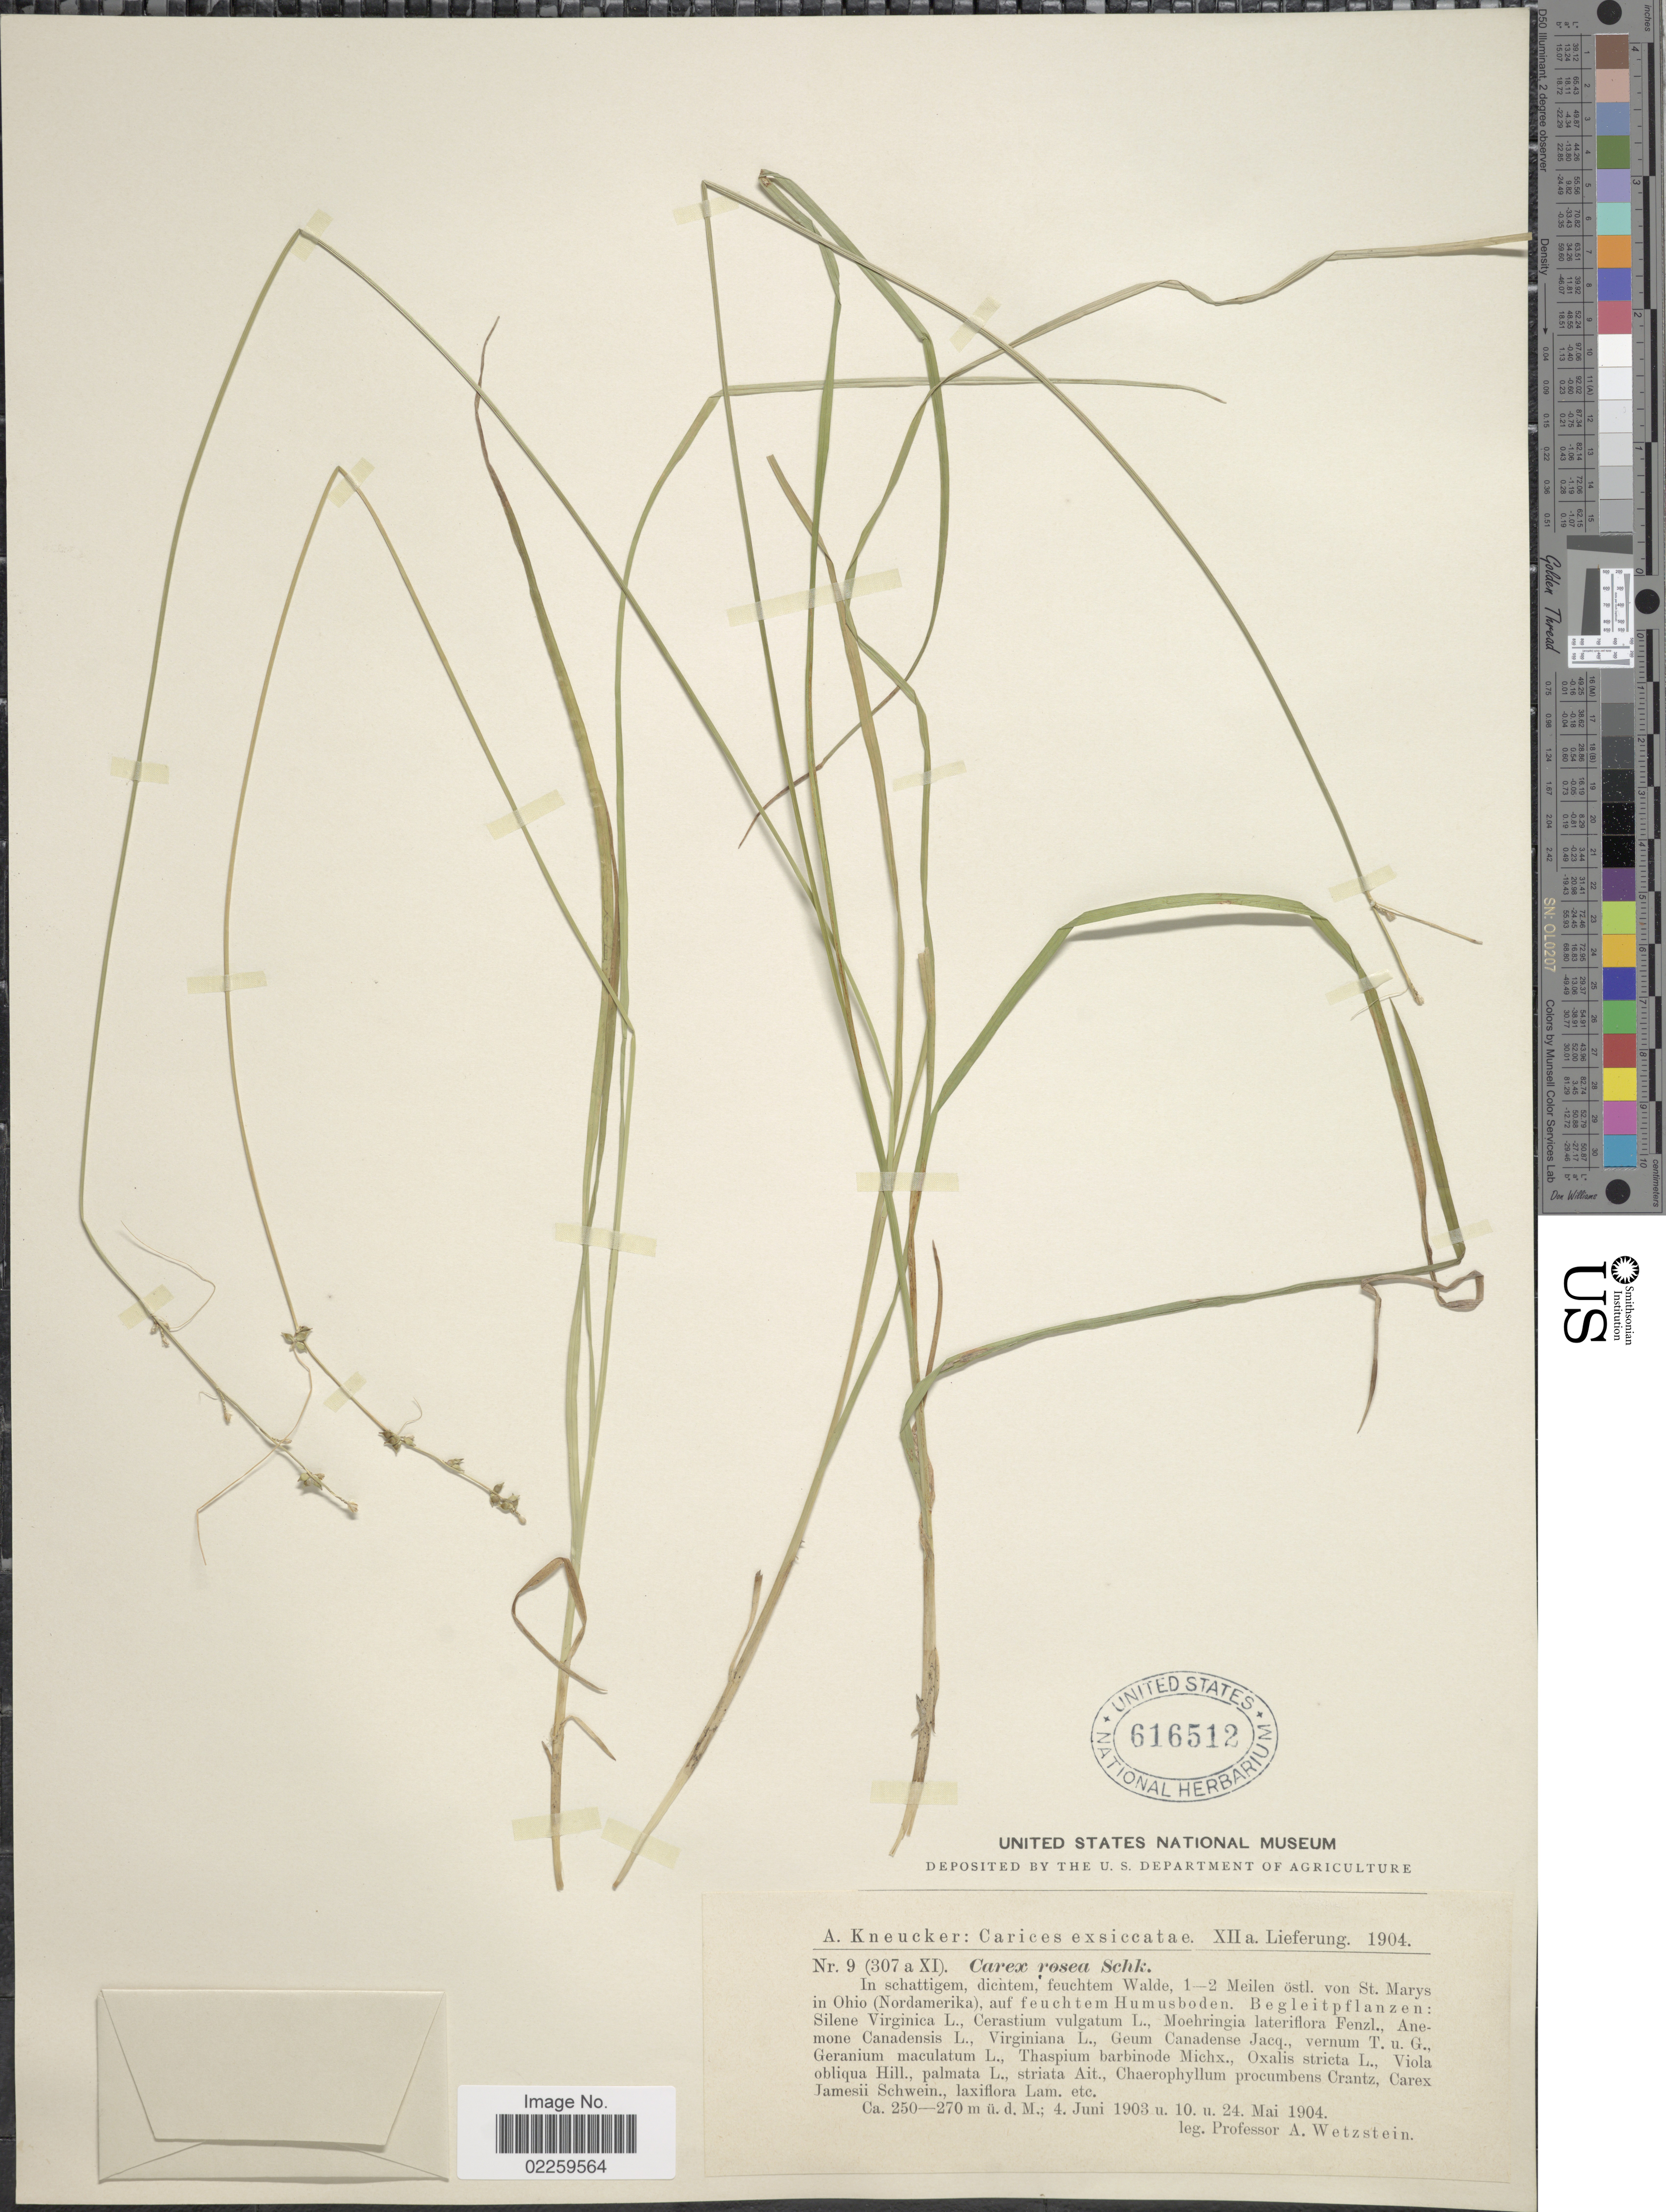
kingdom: Plantae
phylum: Tracheophyta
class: Liliopsida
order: Poales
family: Cyperaceae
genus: Carex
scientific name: Carex rosea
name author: Willd.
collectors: A. Wetzstein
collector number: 9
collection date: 1903-06-04/1904-05-24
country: United States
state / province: Ohio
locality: In schattigem dichtem, feuchtem Walde, 1-2 Meilen ostl. von St. Marys in Ohio. (Nordamerika)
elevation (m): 250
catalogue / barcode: US 616512